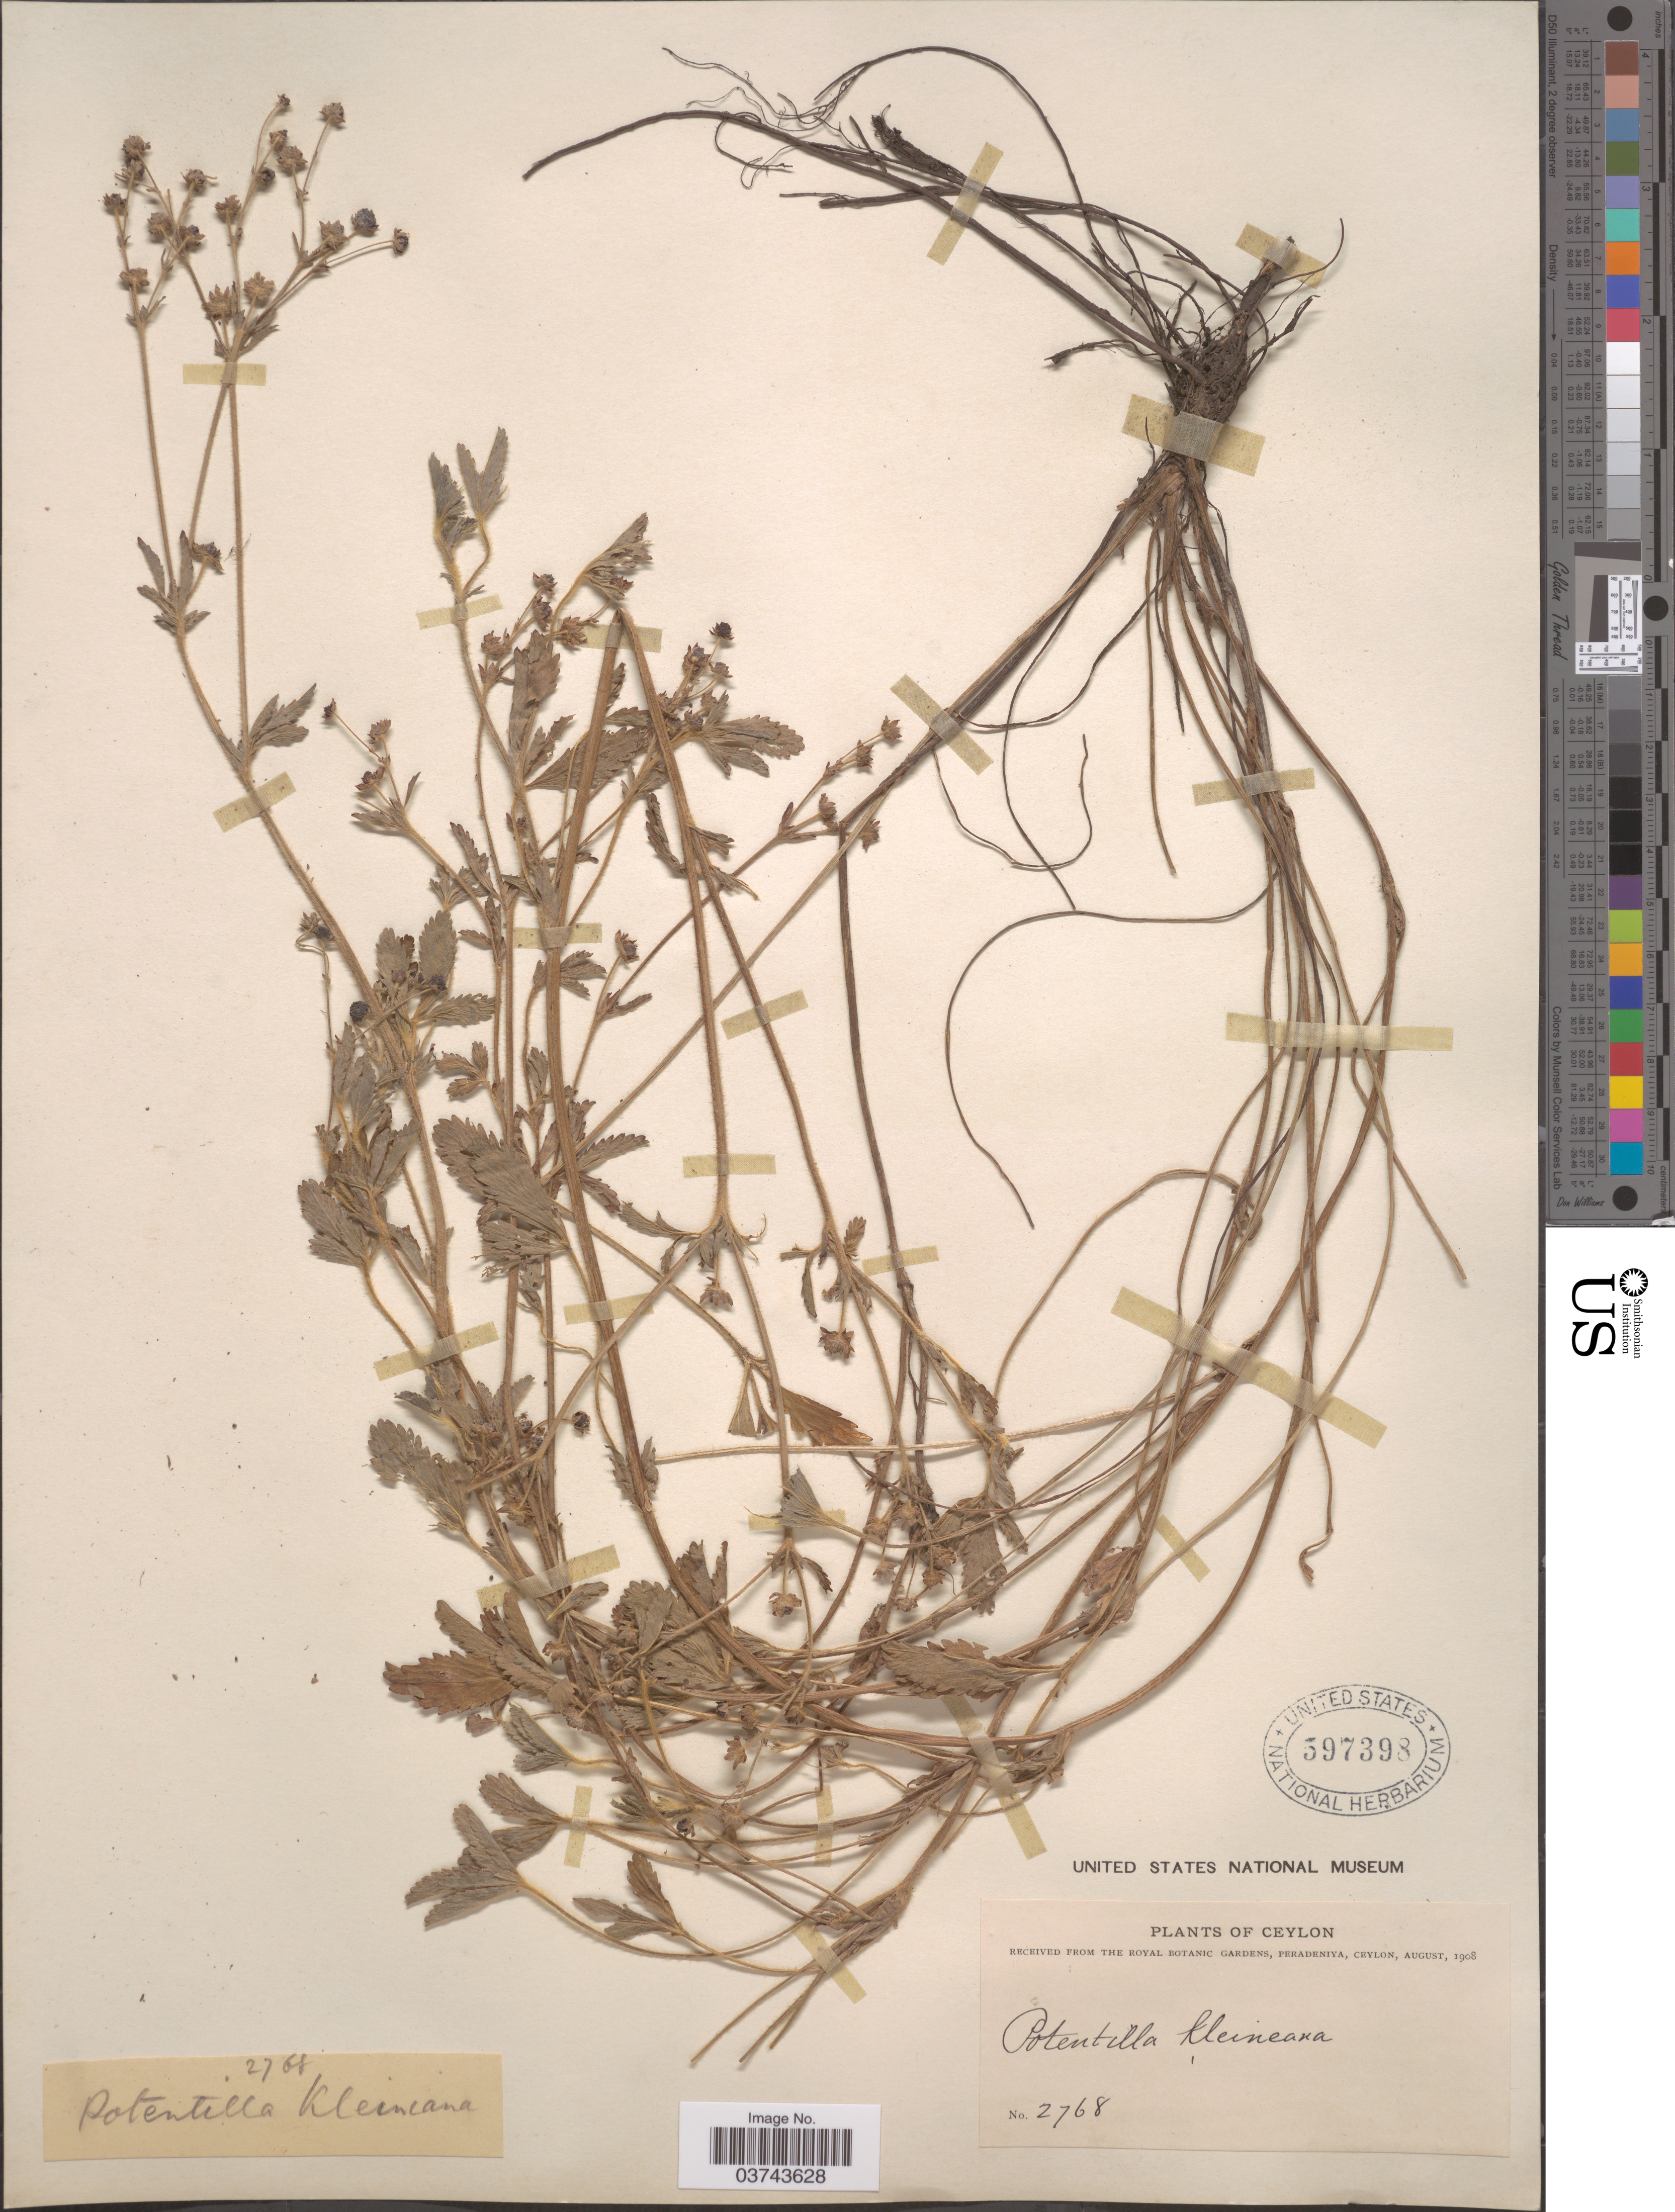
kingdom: Plantae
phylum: Tracheophyta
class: Magnoliopsida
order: Rosales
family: Rosaceae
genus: Potentilla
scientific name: Potentilla kleiniana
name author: Wight & Arn.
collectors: Royal Botanic Garden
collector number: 2768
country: Sri Lanka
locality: Ceylon.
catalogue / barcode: US 597398